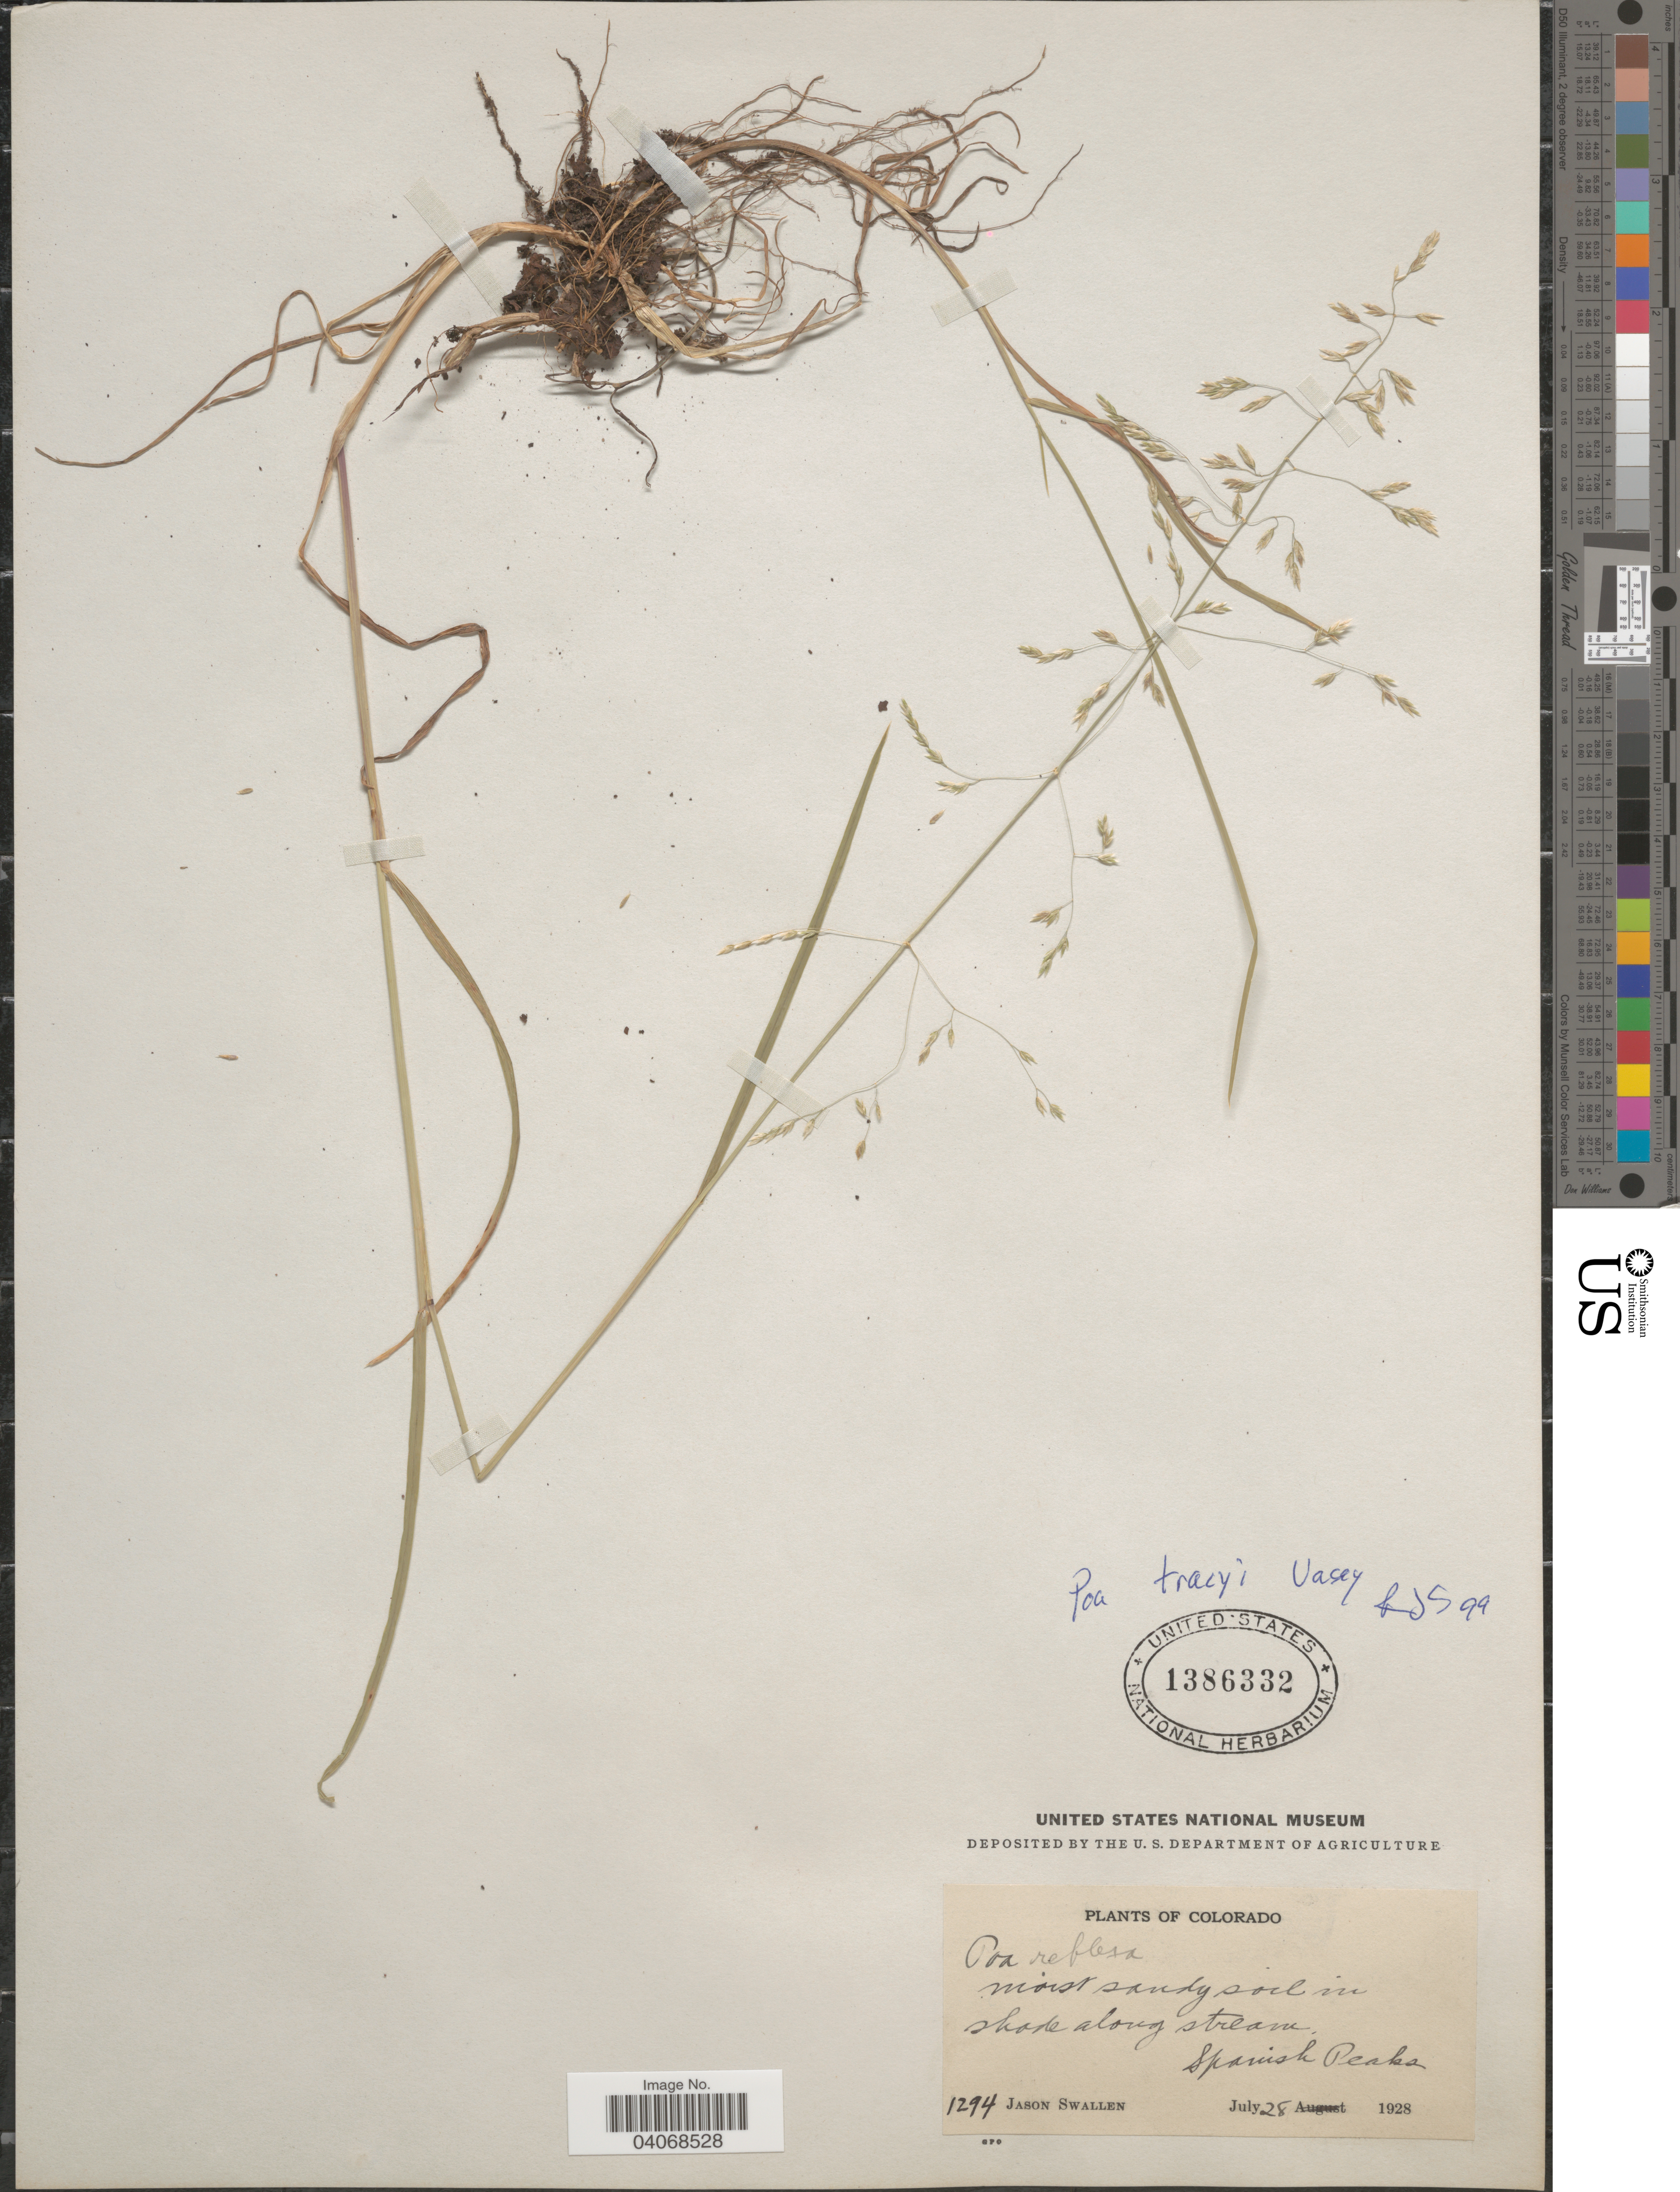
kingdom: Plantae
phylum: Tracheophyta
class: Liliopsida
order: Poales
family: Poaceae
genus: Poa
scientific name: Poa tracyi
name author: Vasey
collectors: J. R. Swallen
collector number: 1294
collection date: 1928-07-28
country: United States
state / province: Colorado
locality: Moist sandy soil in shade along stream. Spanish Peaks.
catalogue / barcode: US 1386332